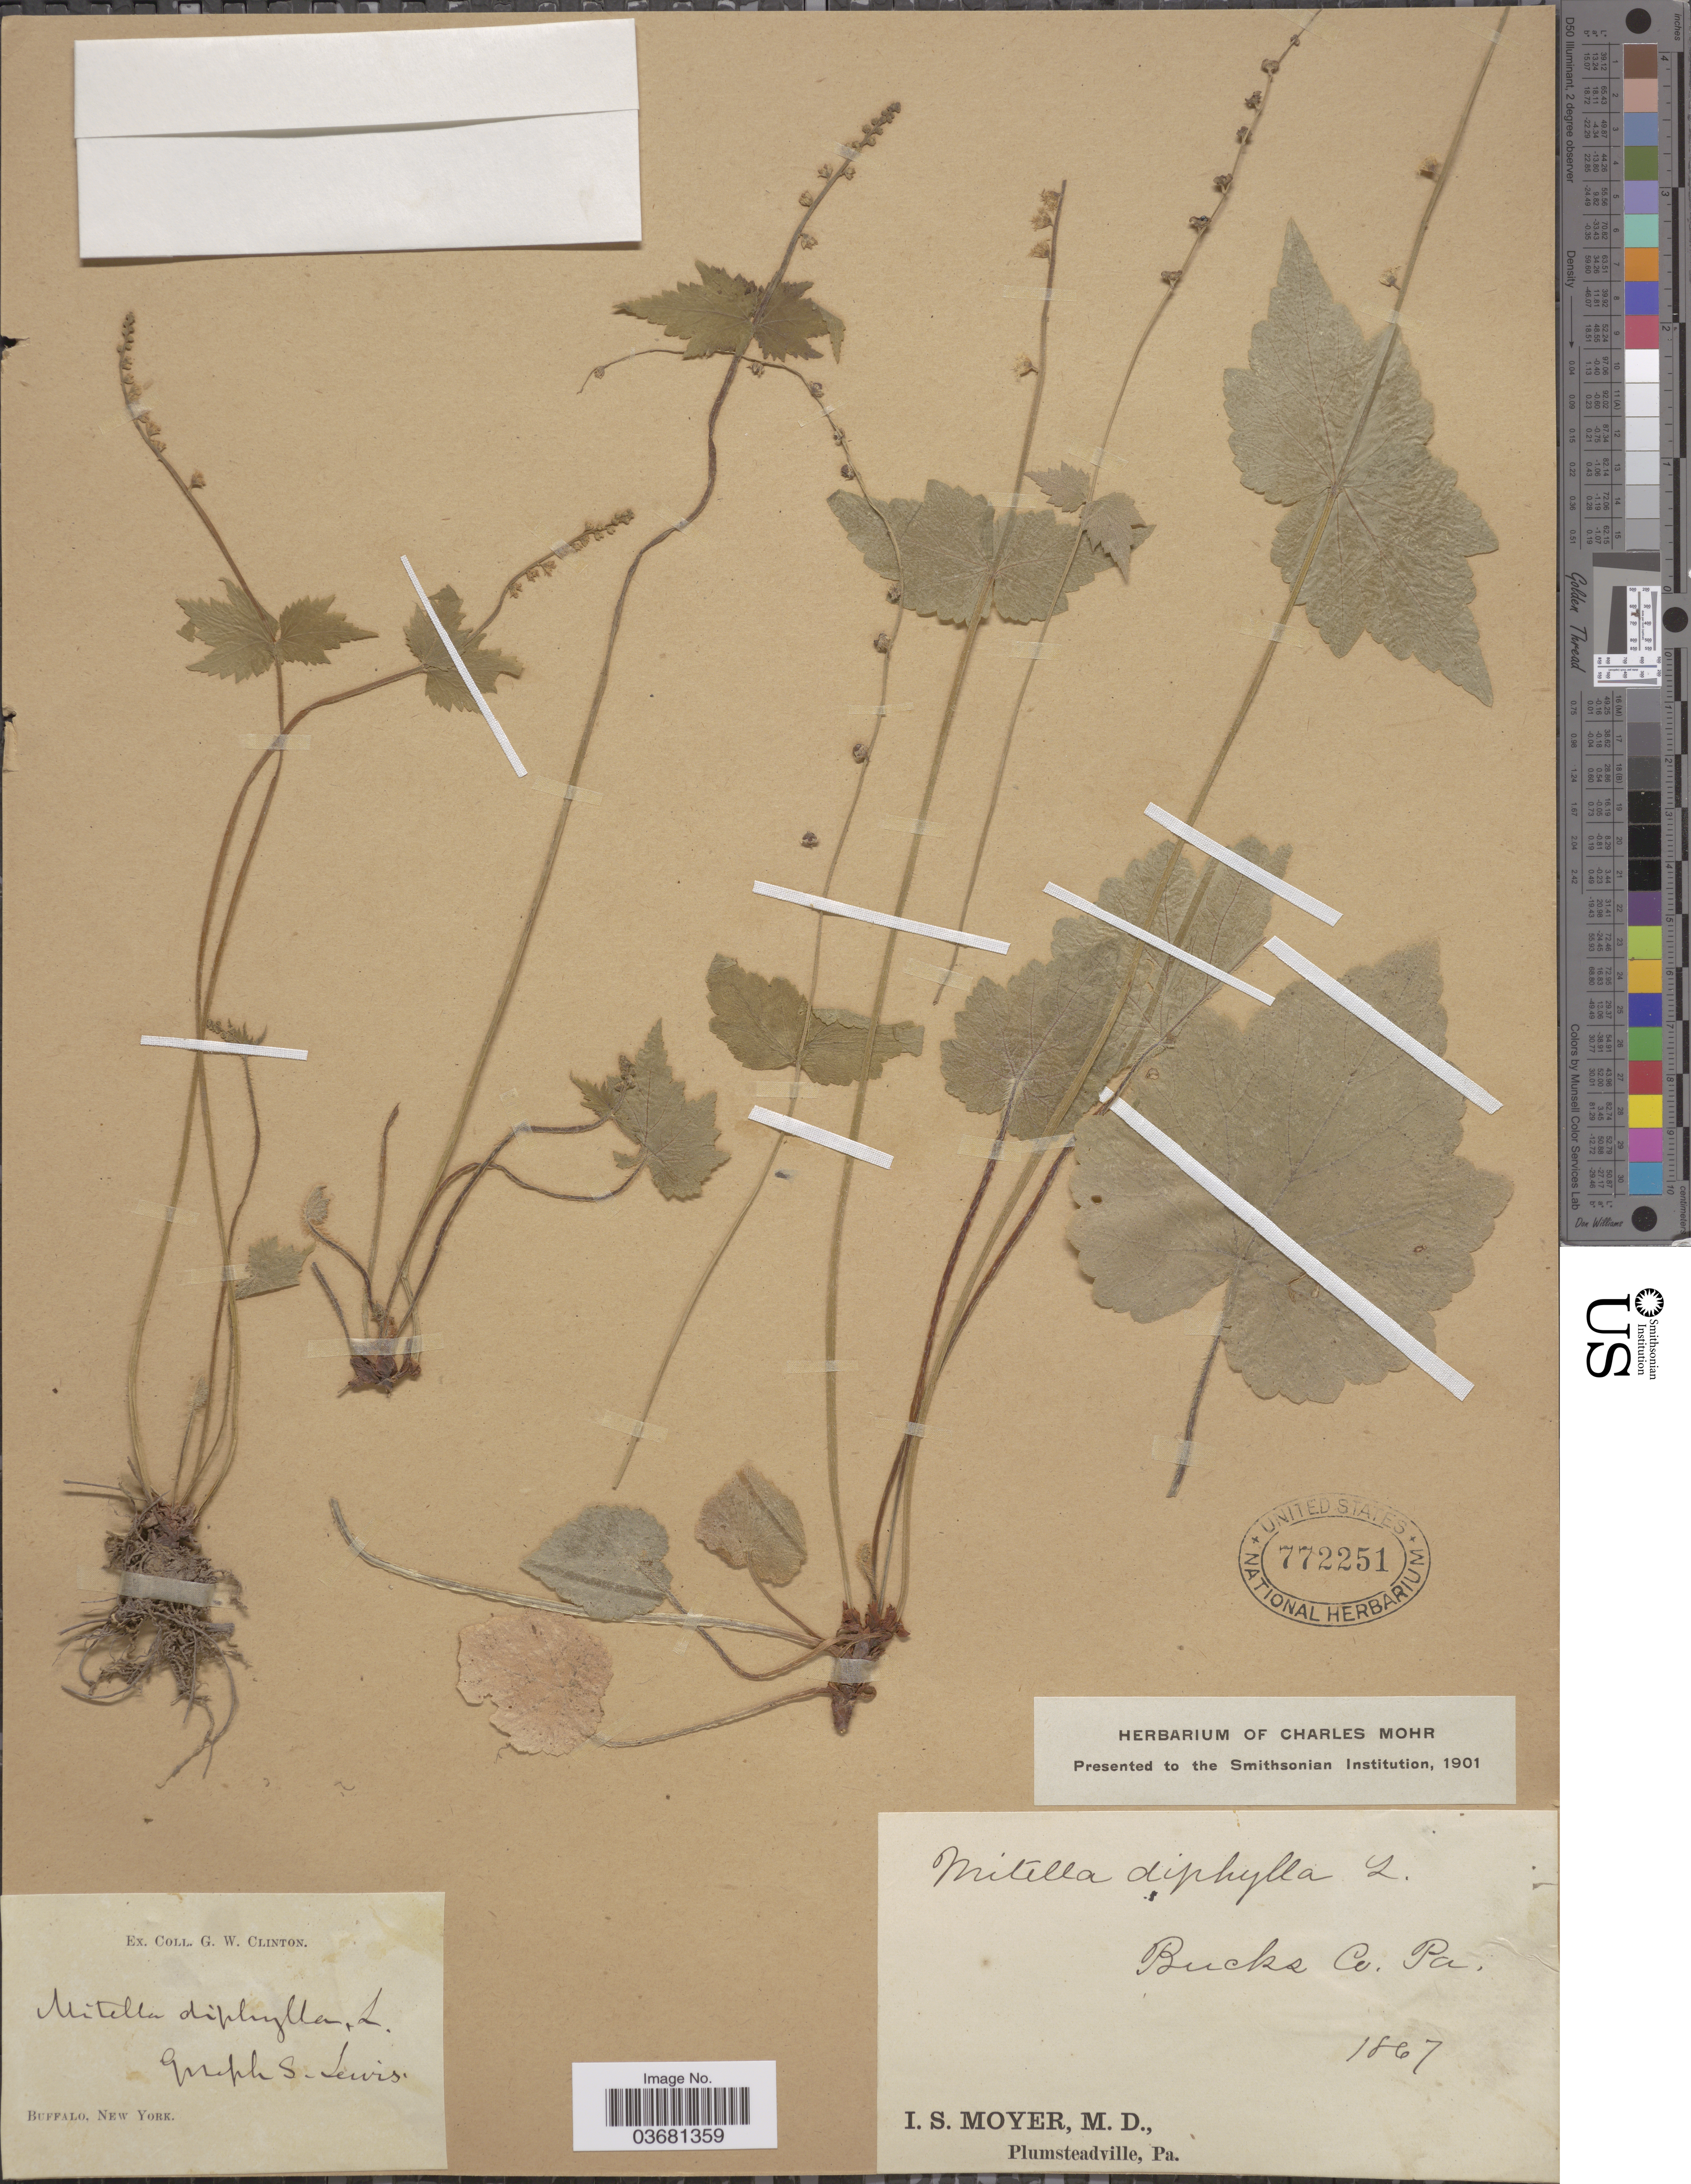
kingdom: Plantae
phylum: Tracheophyta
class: Magnoliopsida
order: Saxifragales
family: Saxifragaceae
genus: Mitella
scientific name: Mitella diphylla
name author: L.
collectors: G. W. Clinton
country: United States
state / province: New York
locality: Buffalo.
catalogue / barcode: US 772251